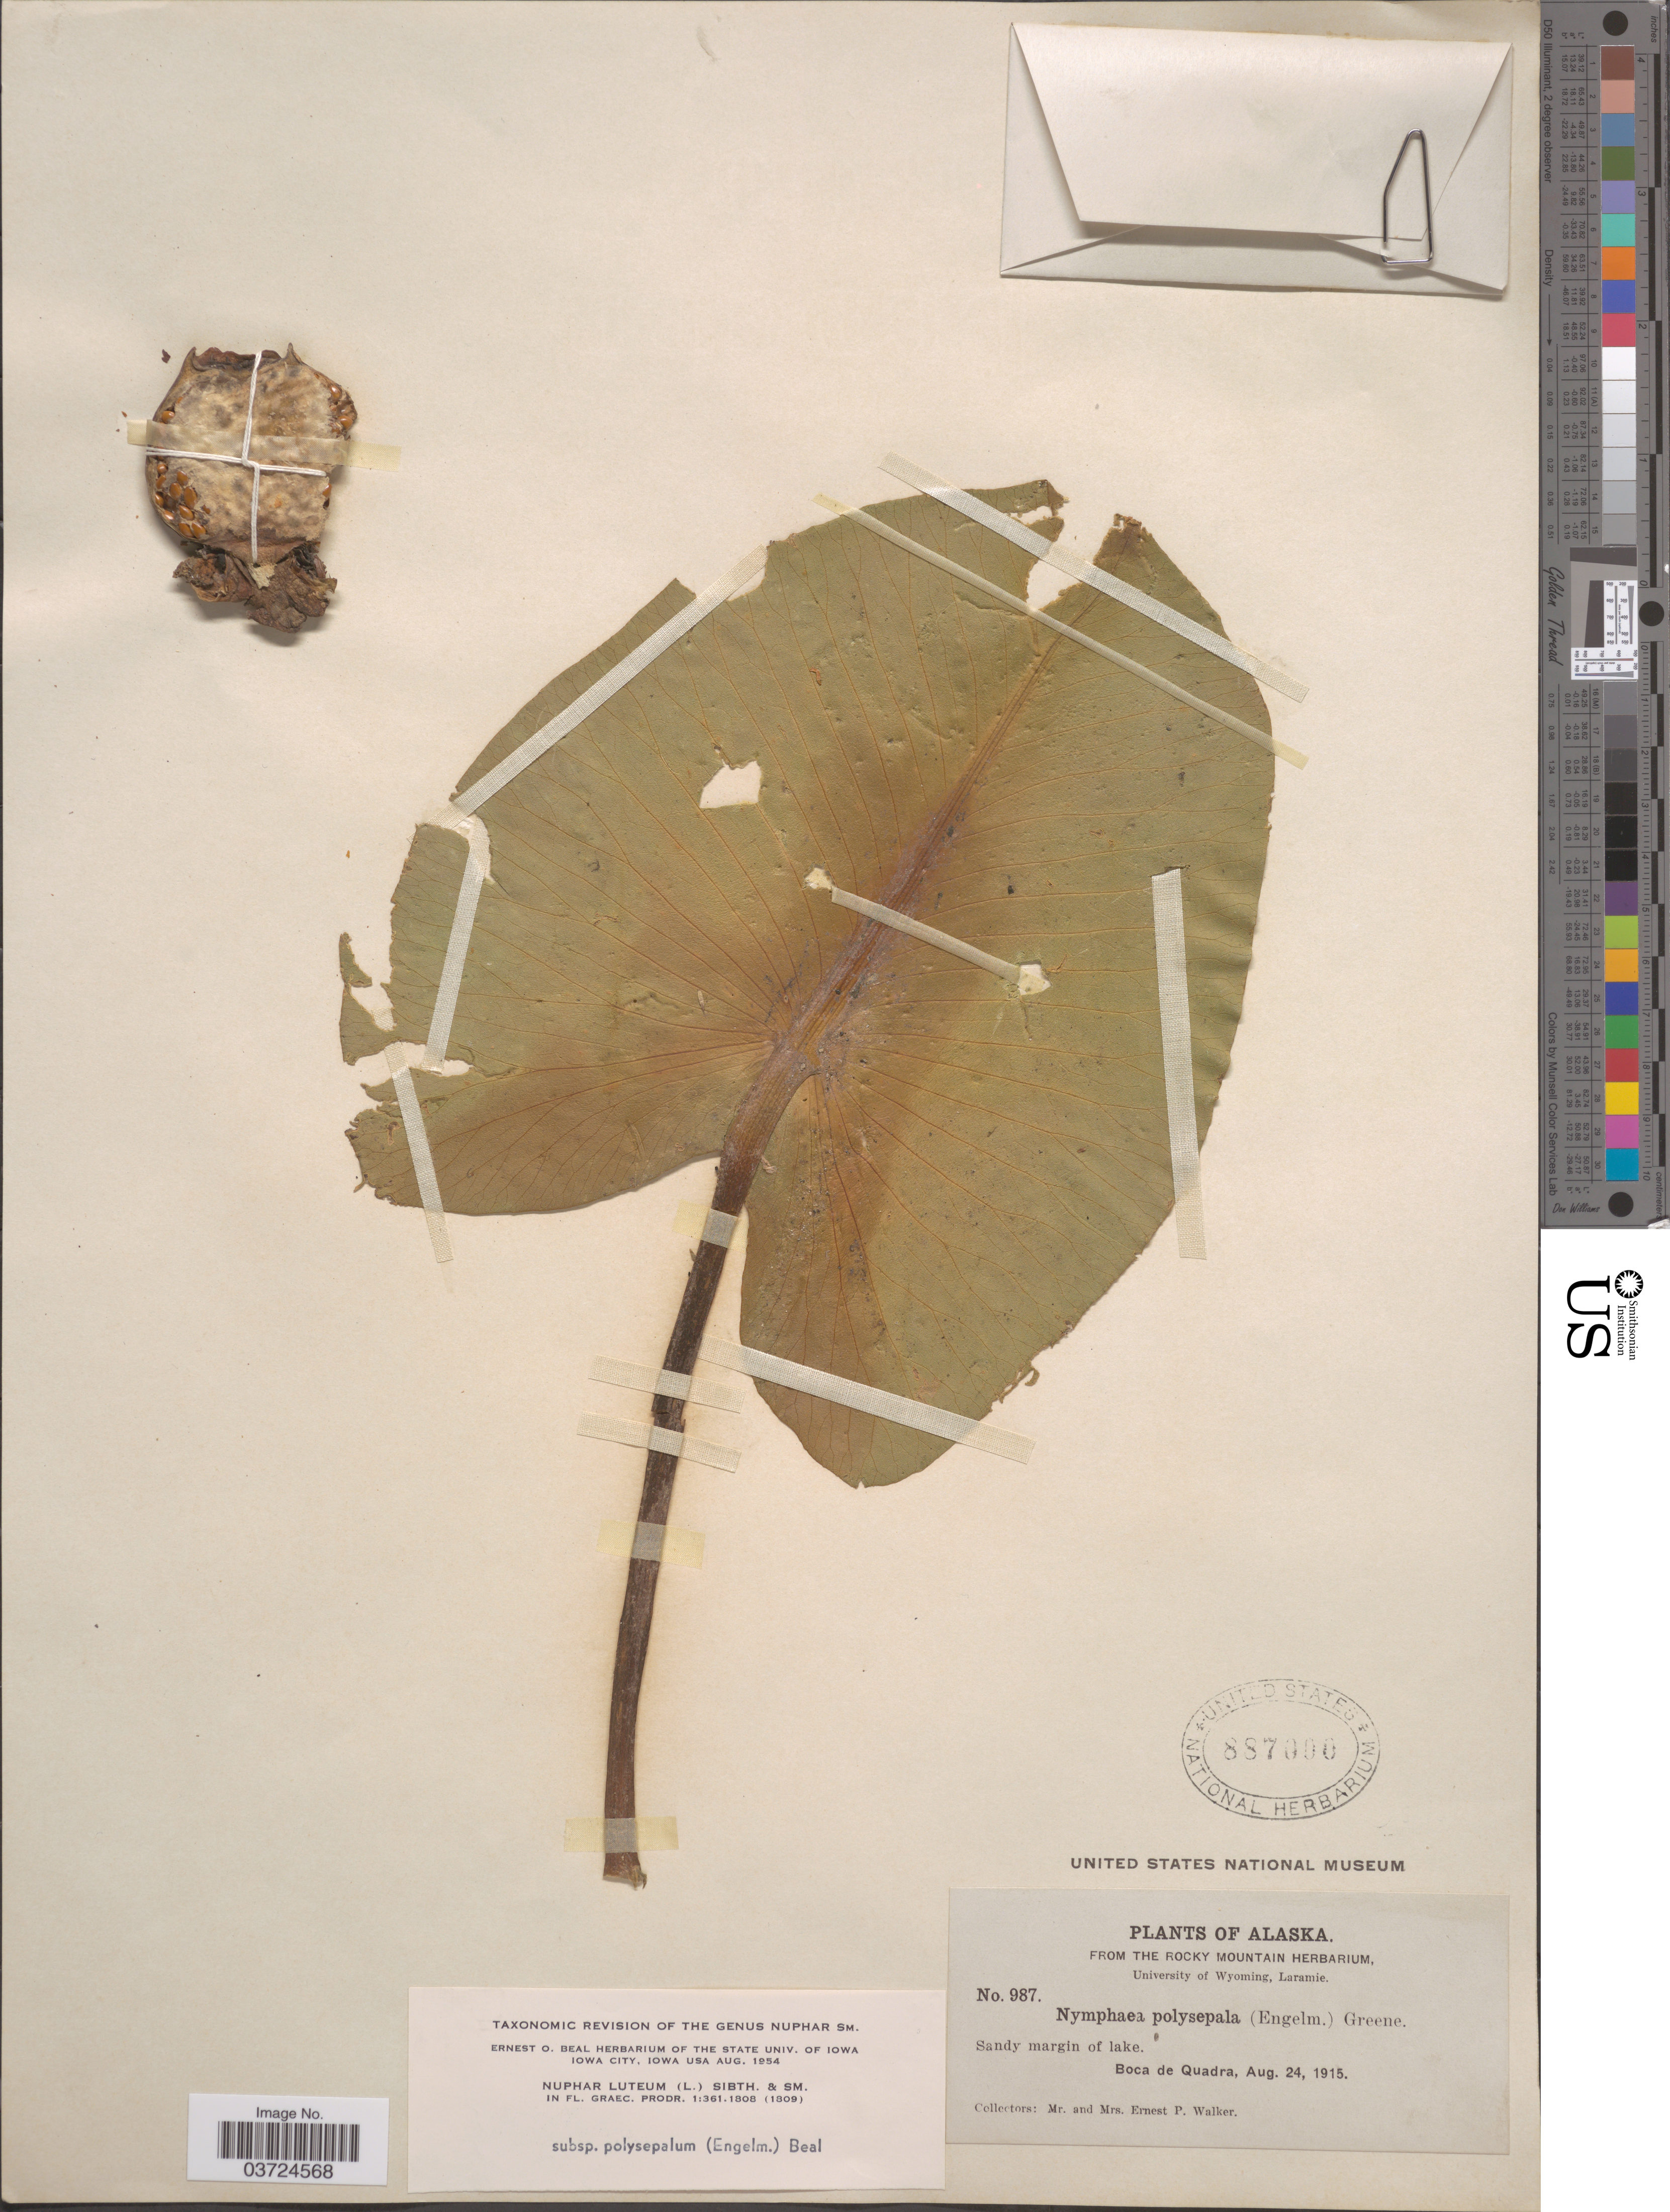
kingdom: Plantae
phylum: Tracheophyta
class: Magnoliopsida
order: Nymphaeales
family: Nymphaeaceae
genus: Nuphar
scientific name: Nuphar polysepala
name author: Englem.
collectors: E. P. Walker & E. Walker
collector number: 987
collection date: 1915-08-24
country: United States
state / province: Alaska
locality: Boca de Quadra.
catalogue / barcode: US 887000